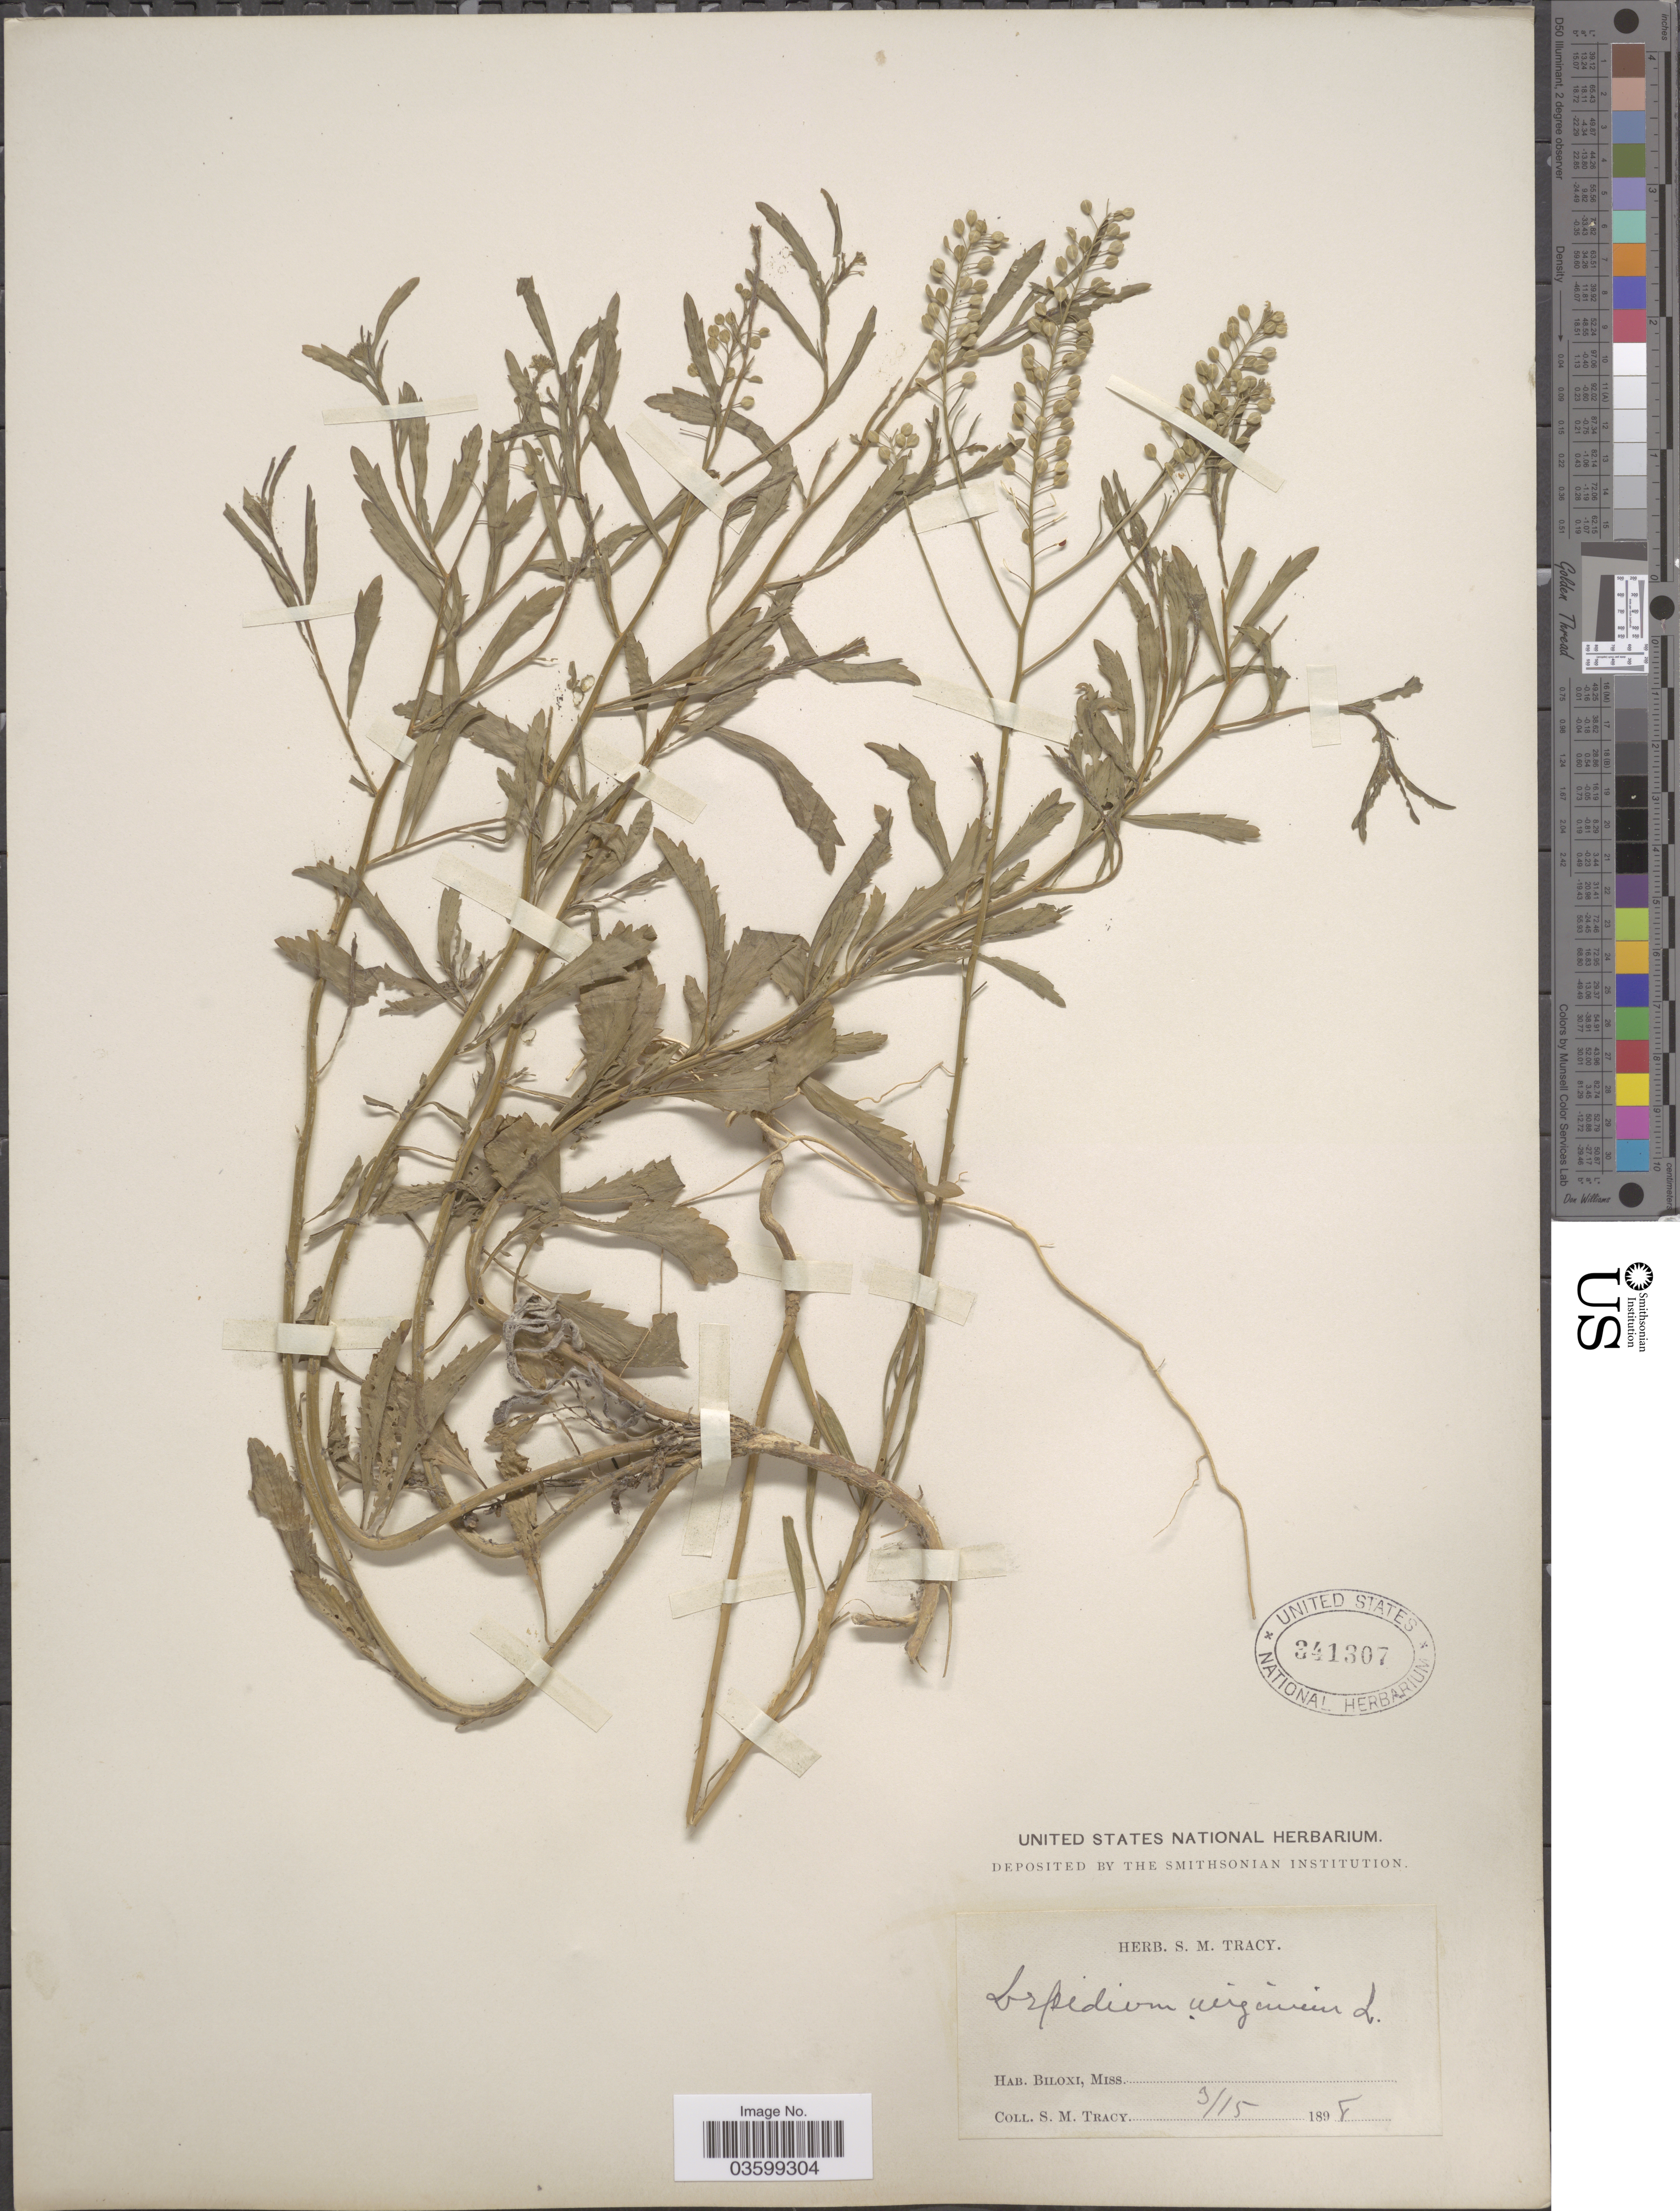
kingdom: Plantae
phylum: Tracheophyta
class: Magnoliopsida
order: Brassicales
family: Brassicaceae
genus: Lepidium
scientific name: Lepidium virginicum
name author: L.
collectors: S. M. Tracy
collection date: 1898-03-15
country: United States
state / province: Mississippi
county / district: Harrison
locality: Biloxi.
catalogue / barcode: US 341307